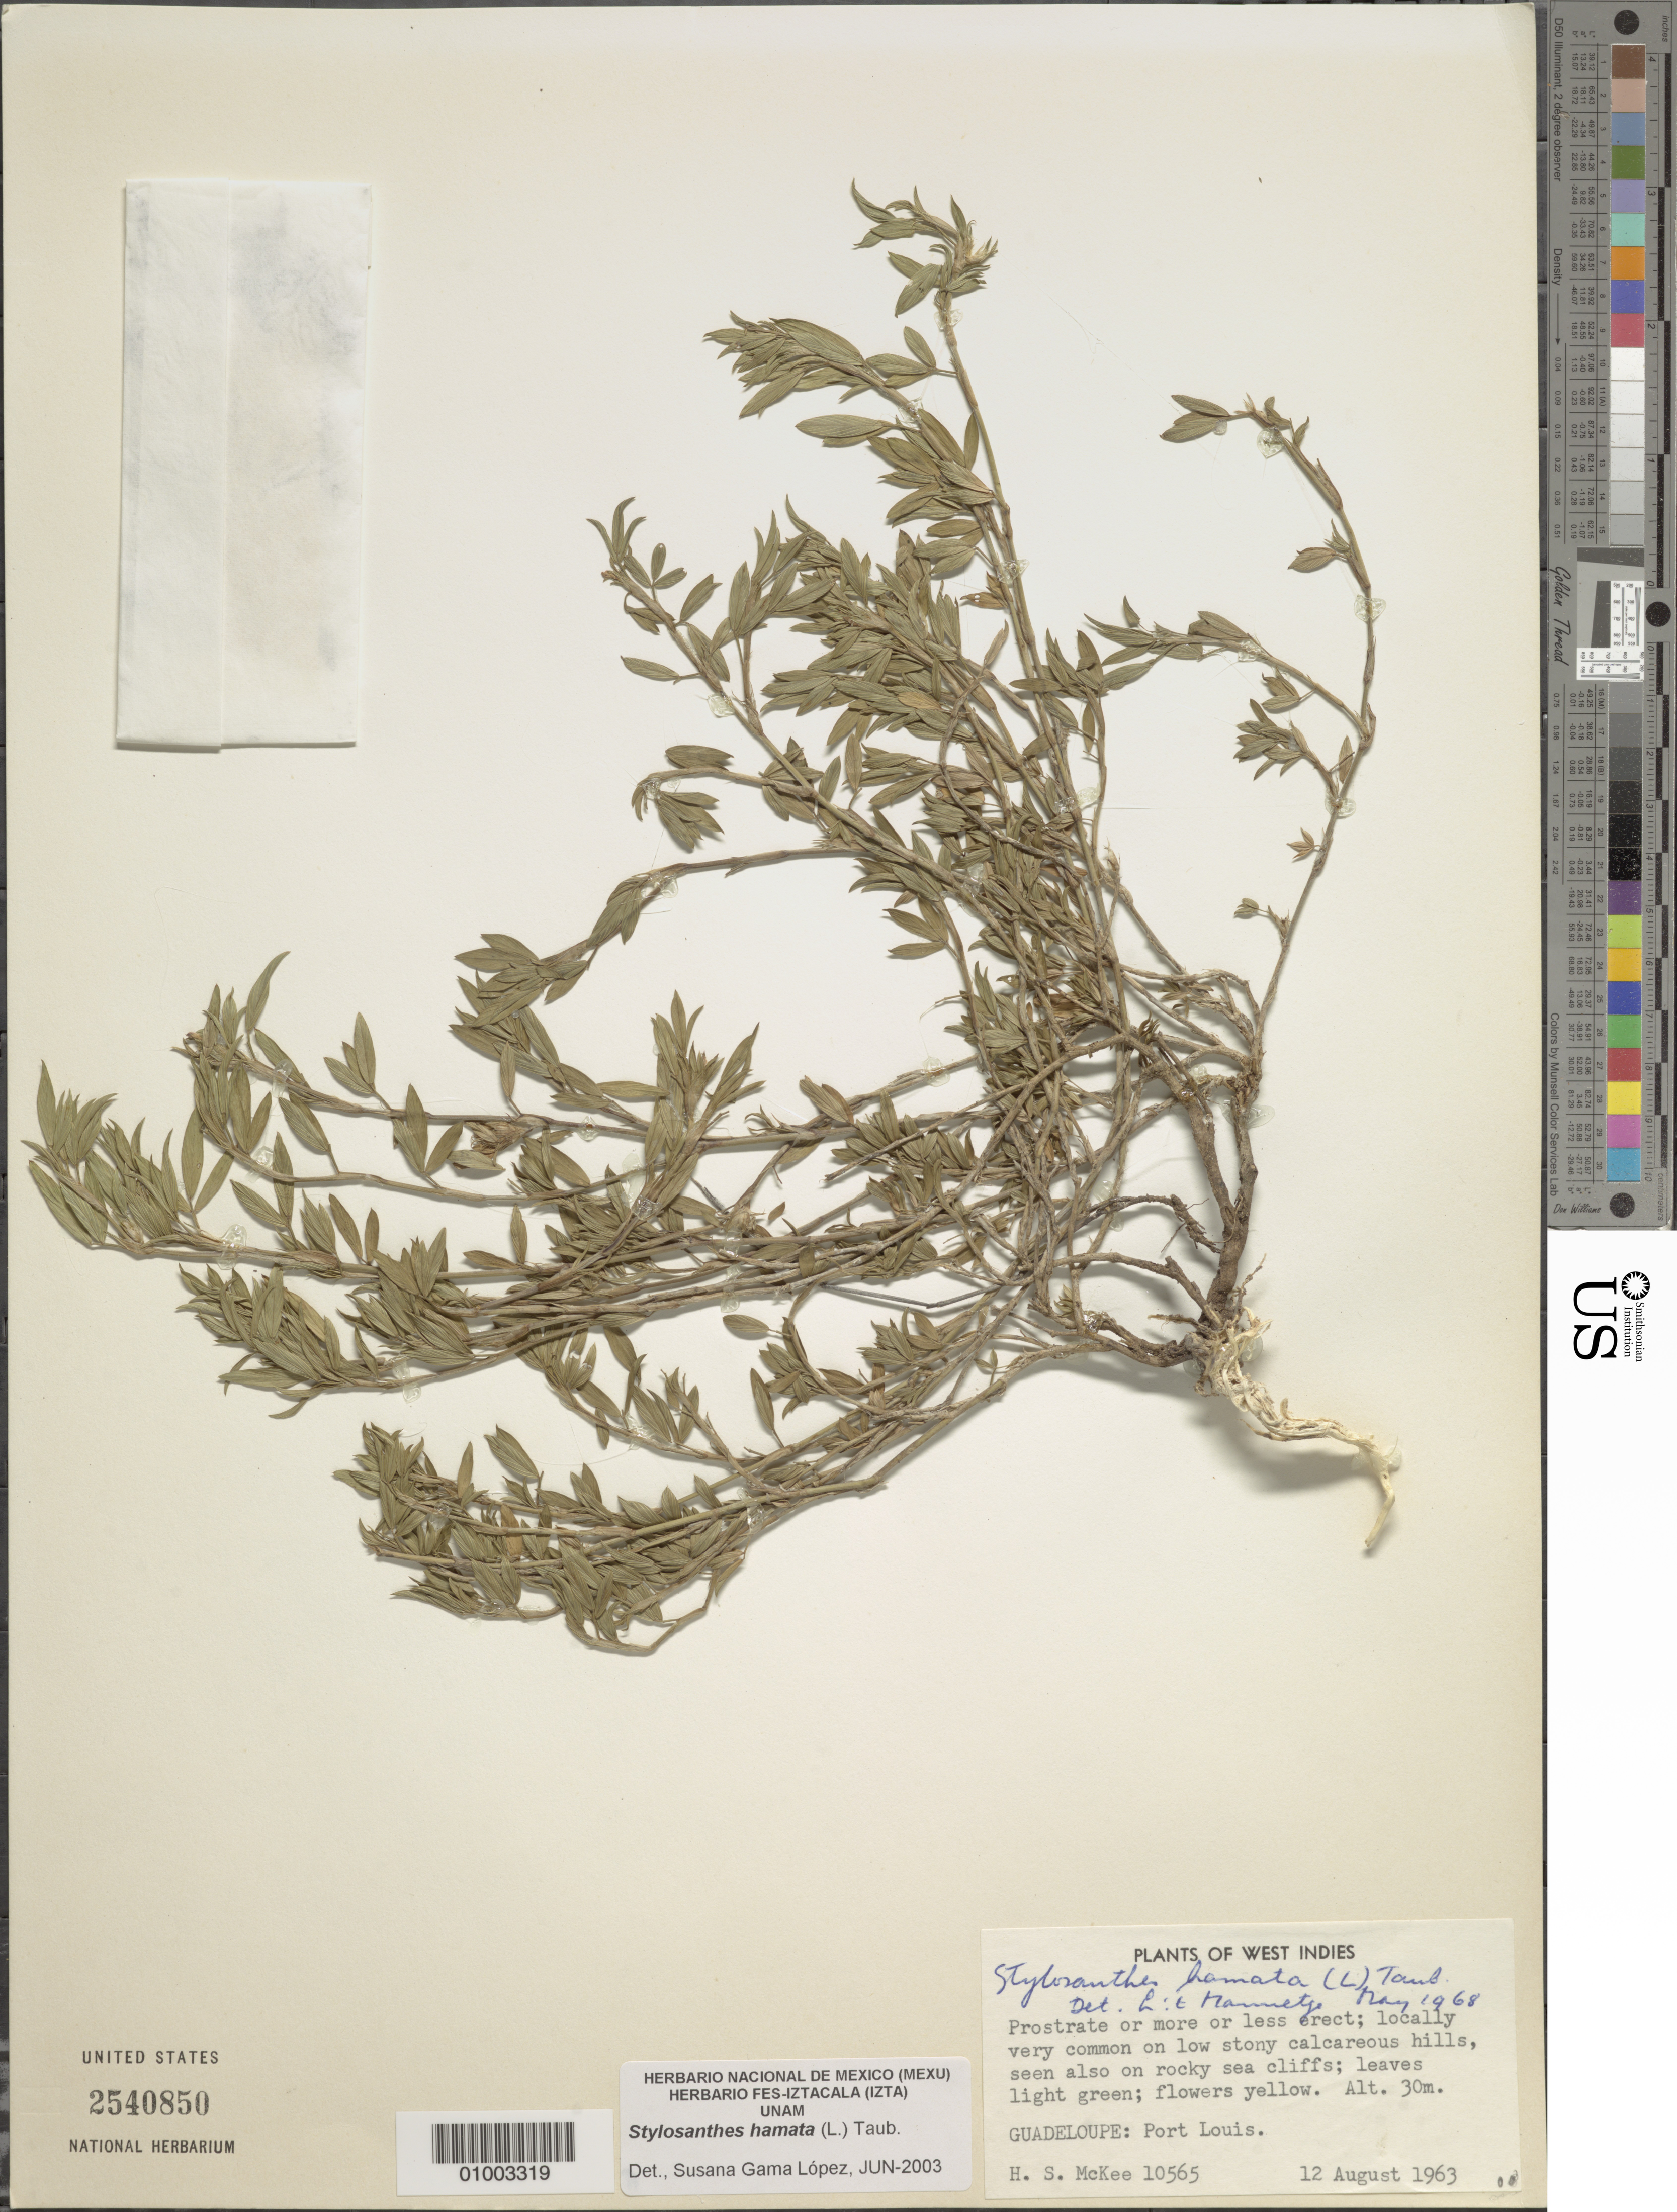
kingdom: Plantae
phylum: Tracheophyta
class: Magnoliopsida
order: Fabales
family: Fabaceae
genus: Stylosanthes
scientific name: Stylosanthes hamata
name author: (L.) Taub.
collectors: H. S. McKee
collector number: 10565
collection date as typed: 12 Aug 1963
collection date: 1963-08-12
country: Guadeloupe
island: Basse Terre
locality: Port Louis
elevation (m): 30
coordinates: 0 N, 0 E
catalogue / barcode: US 2540850